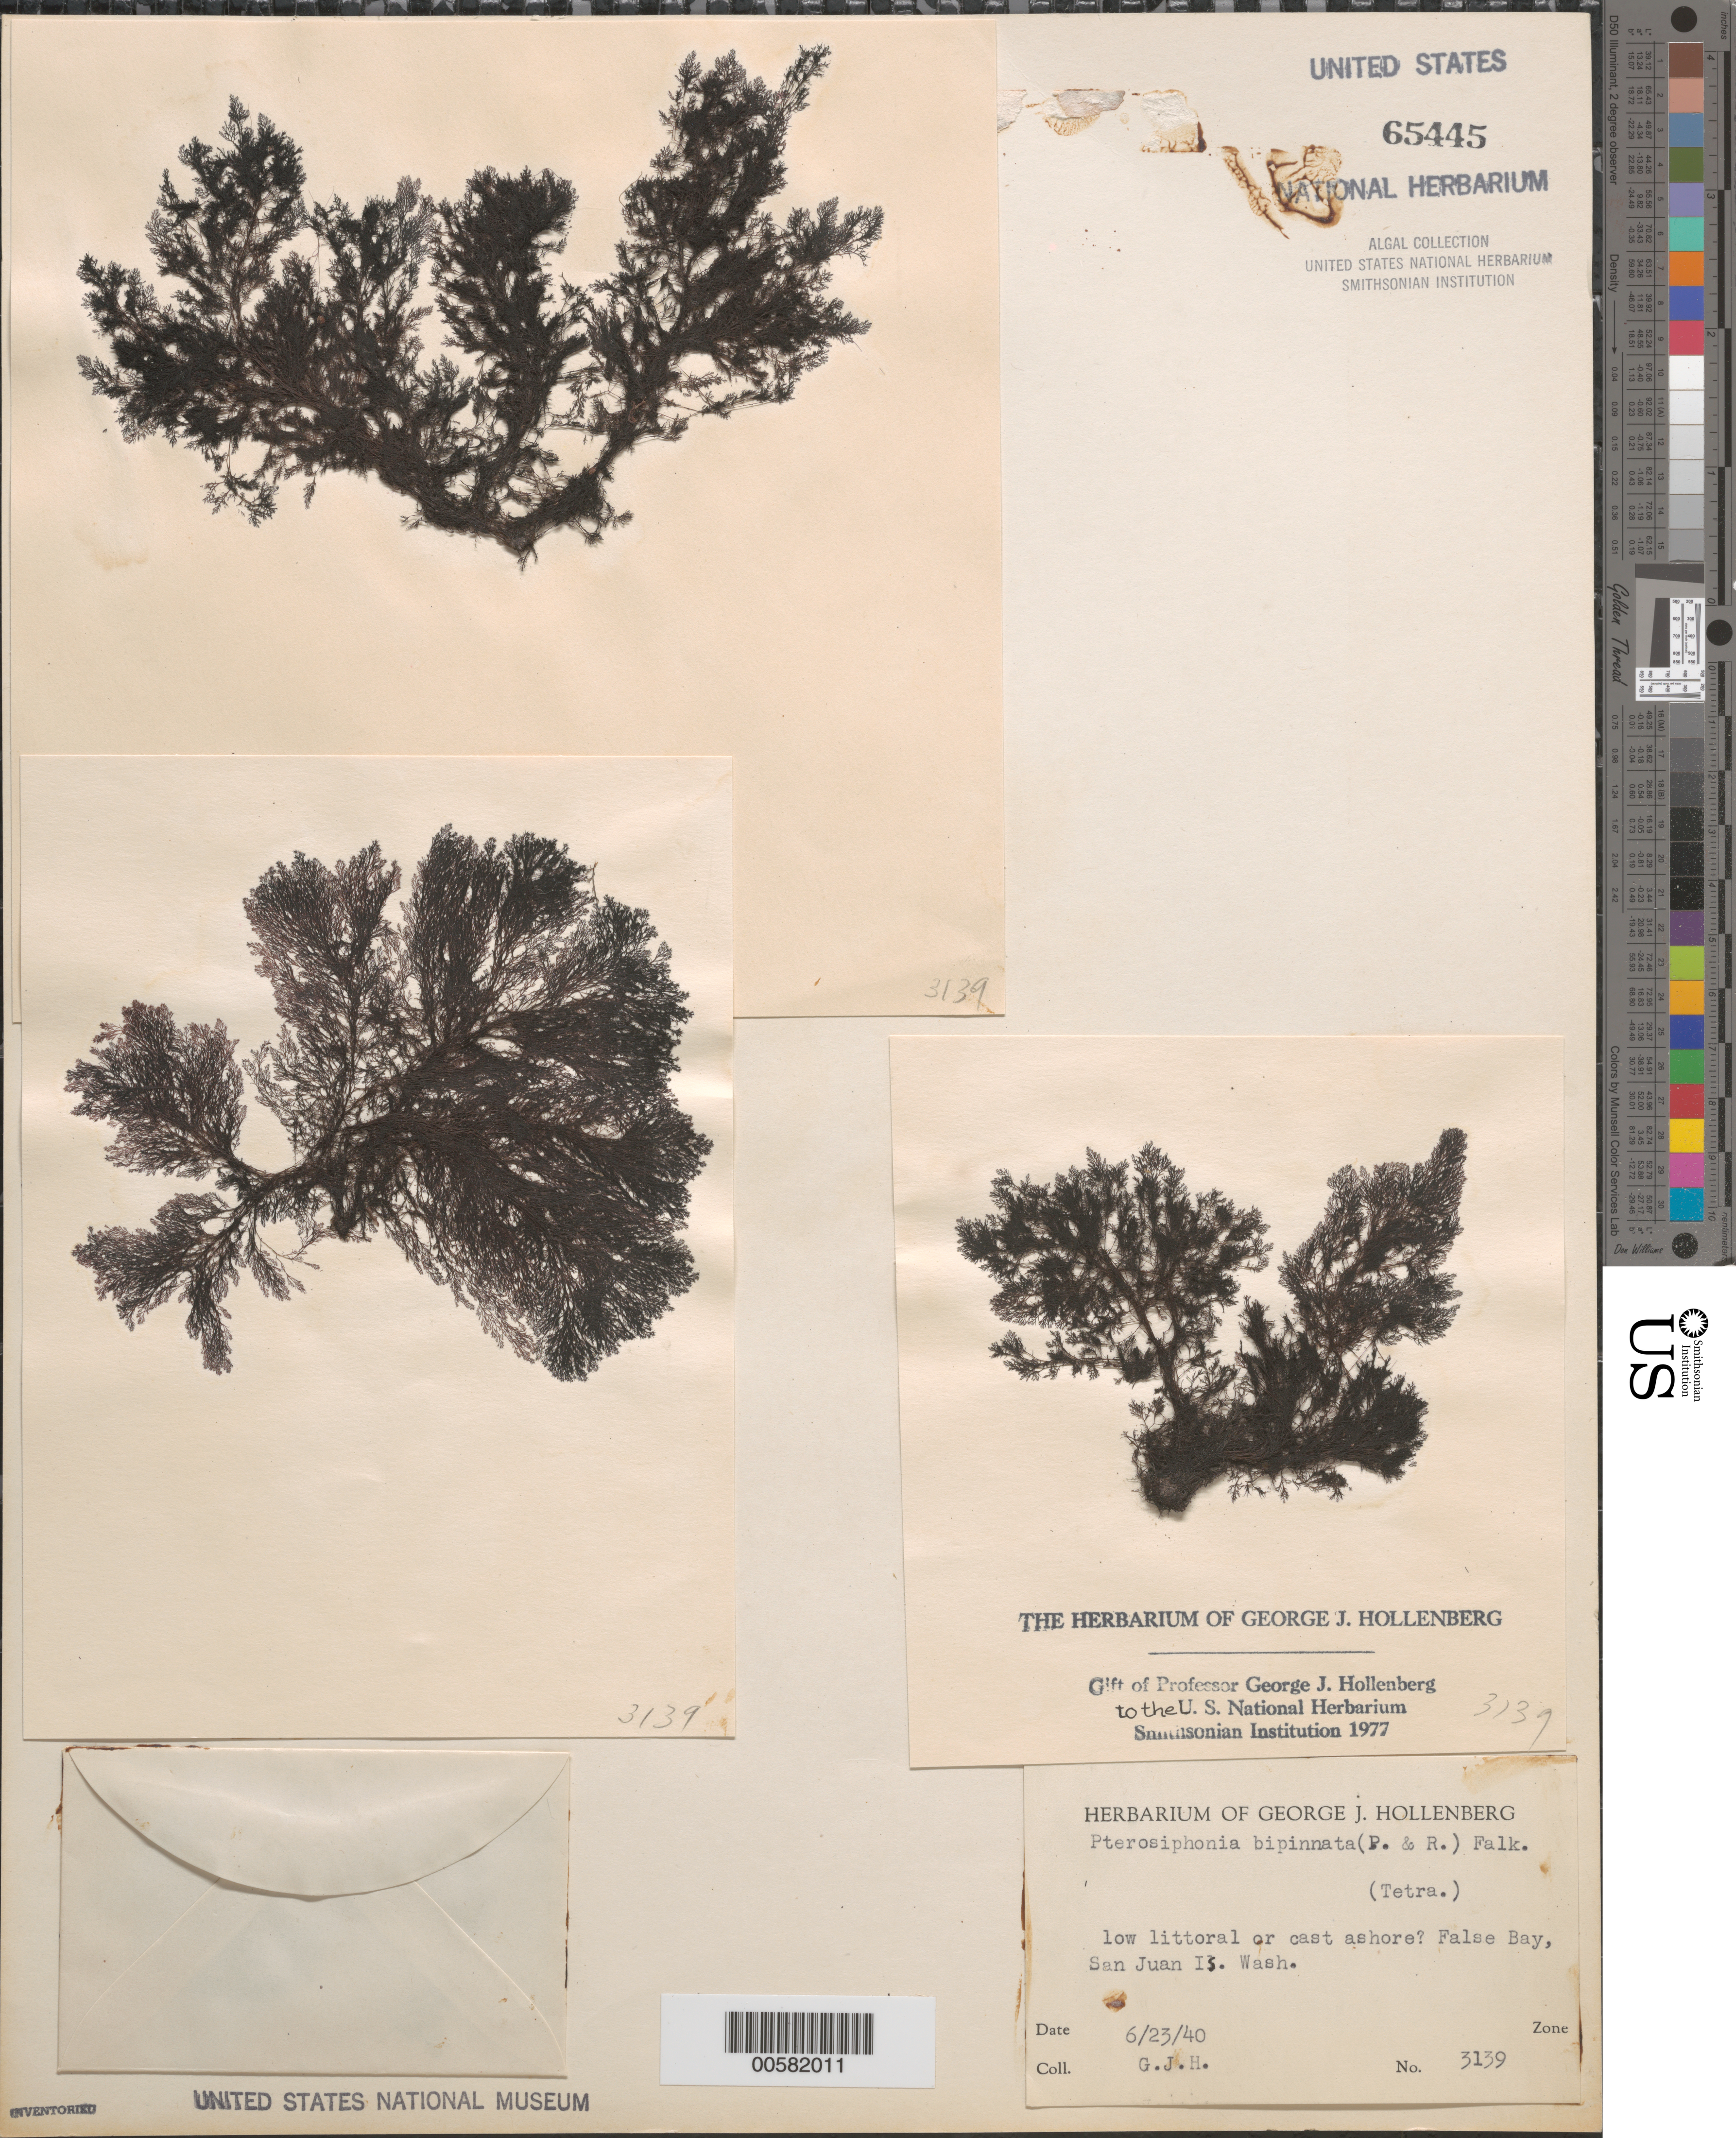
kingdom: Plantae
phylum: Rhodophyta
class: Florideophyceae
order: Ceramiales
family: Rhodomelaceae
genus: Savoiea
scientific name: Savoiea bipinnata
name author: (Postels & Rupr.) M.J. Wynne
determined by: Algae name updating Project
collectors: G. Hollenberg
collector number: GJH 3139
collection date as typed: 23 Jun 1940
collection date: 1940-06-23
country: United States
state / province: Washington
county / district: San Juan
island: San Juan Island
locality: False Bay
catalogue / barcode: US 65445